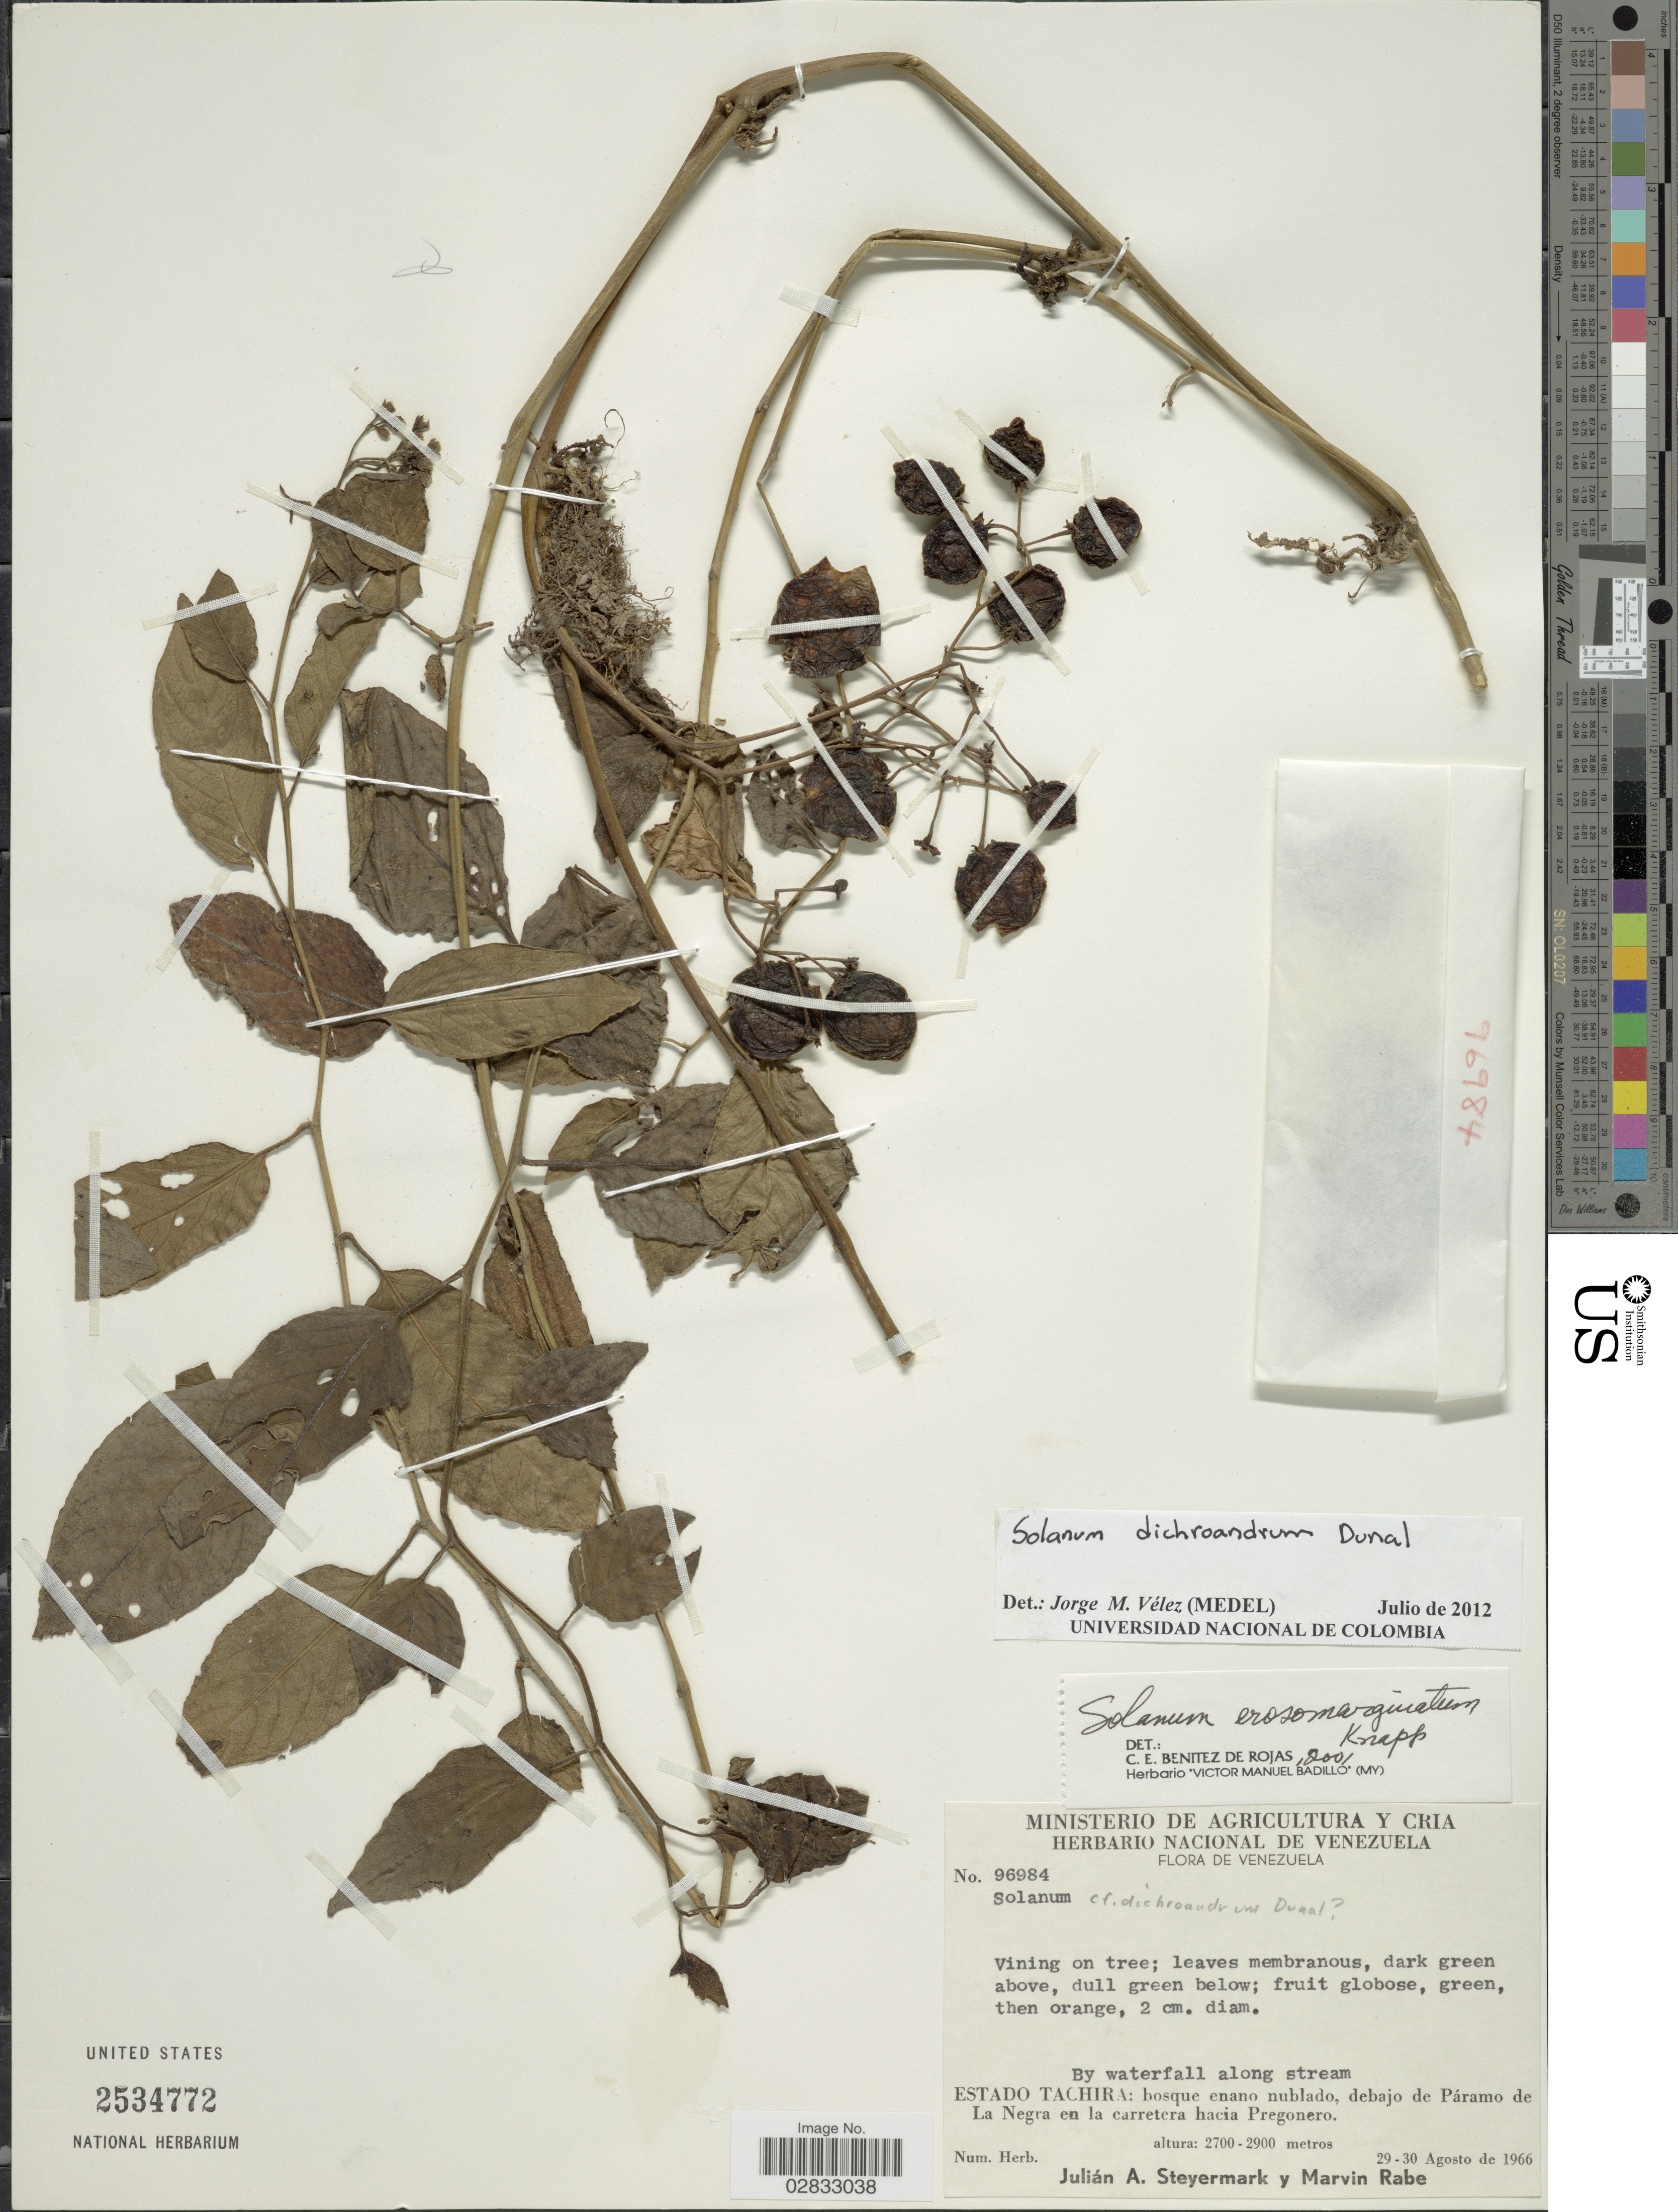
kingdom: Plantae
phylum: Tracheophyta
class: Magnoliopsida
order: Solanales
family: Solanaceae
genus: Solanum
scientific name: Solanum dichroandrum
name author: Dunal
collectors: J. Steyermark & M. Rabe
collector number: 96984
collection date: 1966-08-29/1966-08-30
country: Venezuela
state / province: Tachira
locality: By waterfall along stream, bosque enano nublado, debajo de Páramo de La Negra en la carretera hacia Pregonero.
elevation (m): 2700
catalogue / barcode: US 2534772